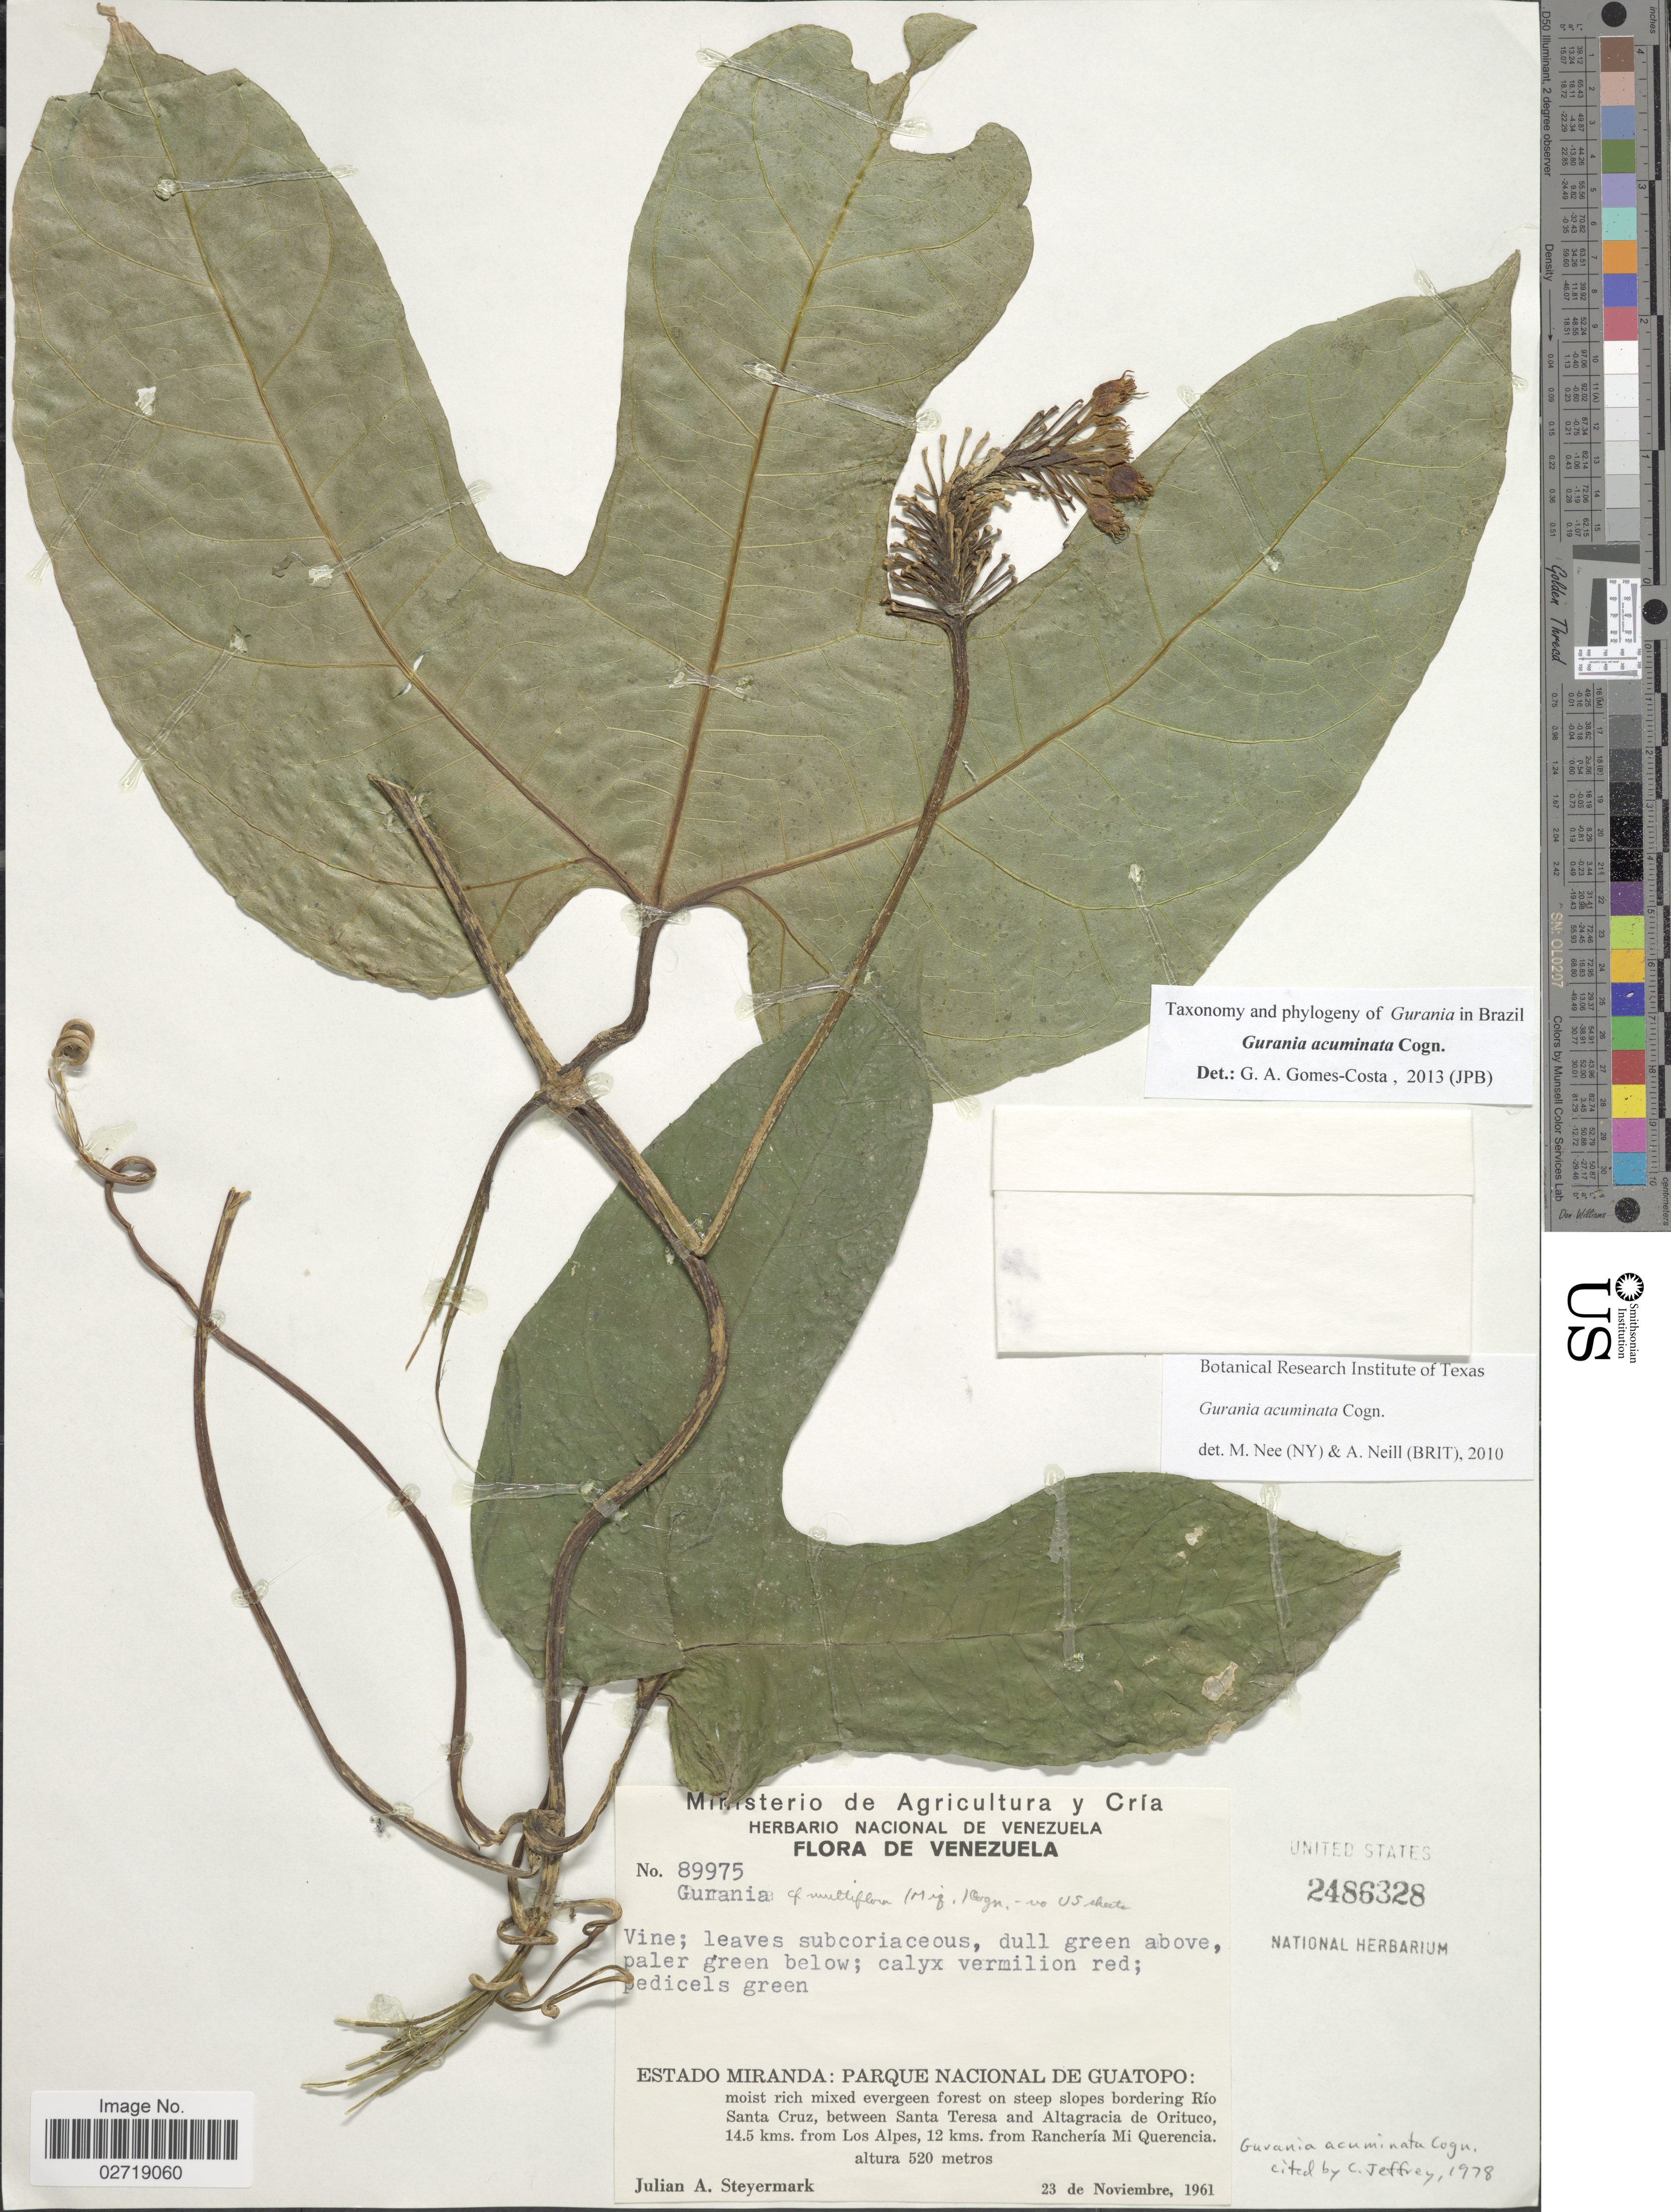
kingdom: Plantae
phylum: Tracheophyta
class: Magnoliopsida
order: Cucurbitales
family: Cucurbitaceae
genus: Gurania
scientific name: Gurania acuminata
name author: Cogn.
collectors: J. Steyermark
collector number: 89975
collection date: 1961-11-23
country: Venezuela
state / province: Miranda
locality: Parque Nacional de Guatopo: bordering Rio Santa Cruz, between Santa Teresa and Altagracia de Orituco, 14.5 kms. from Los Alpes, 12 kms. from Rancheria Mi Querencia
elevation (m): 520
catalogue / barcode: US 2486328